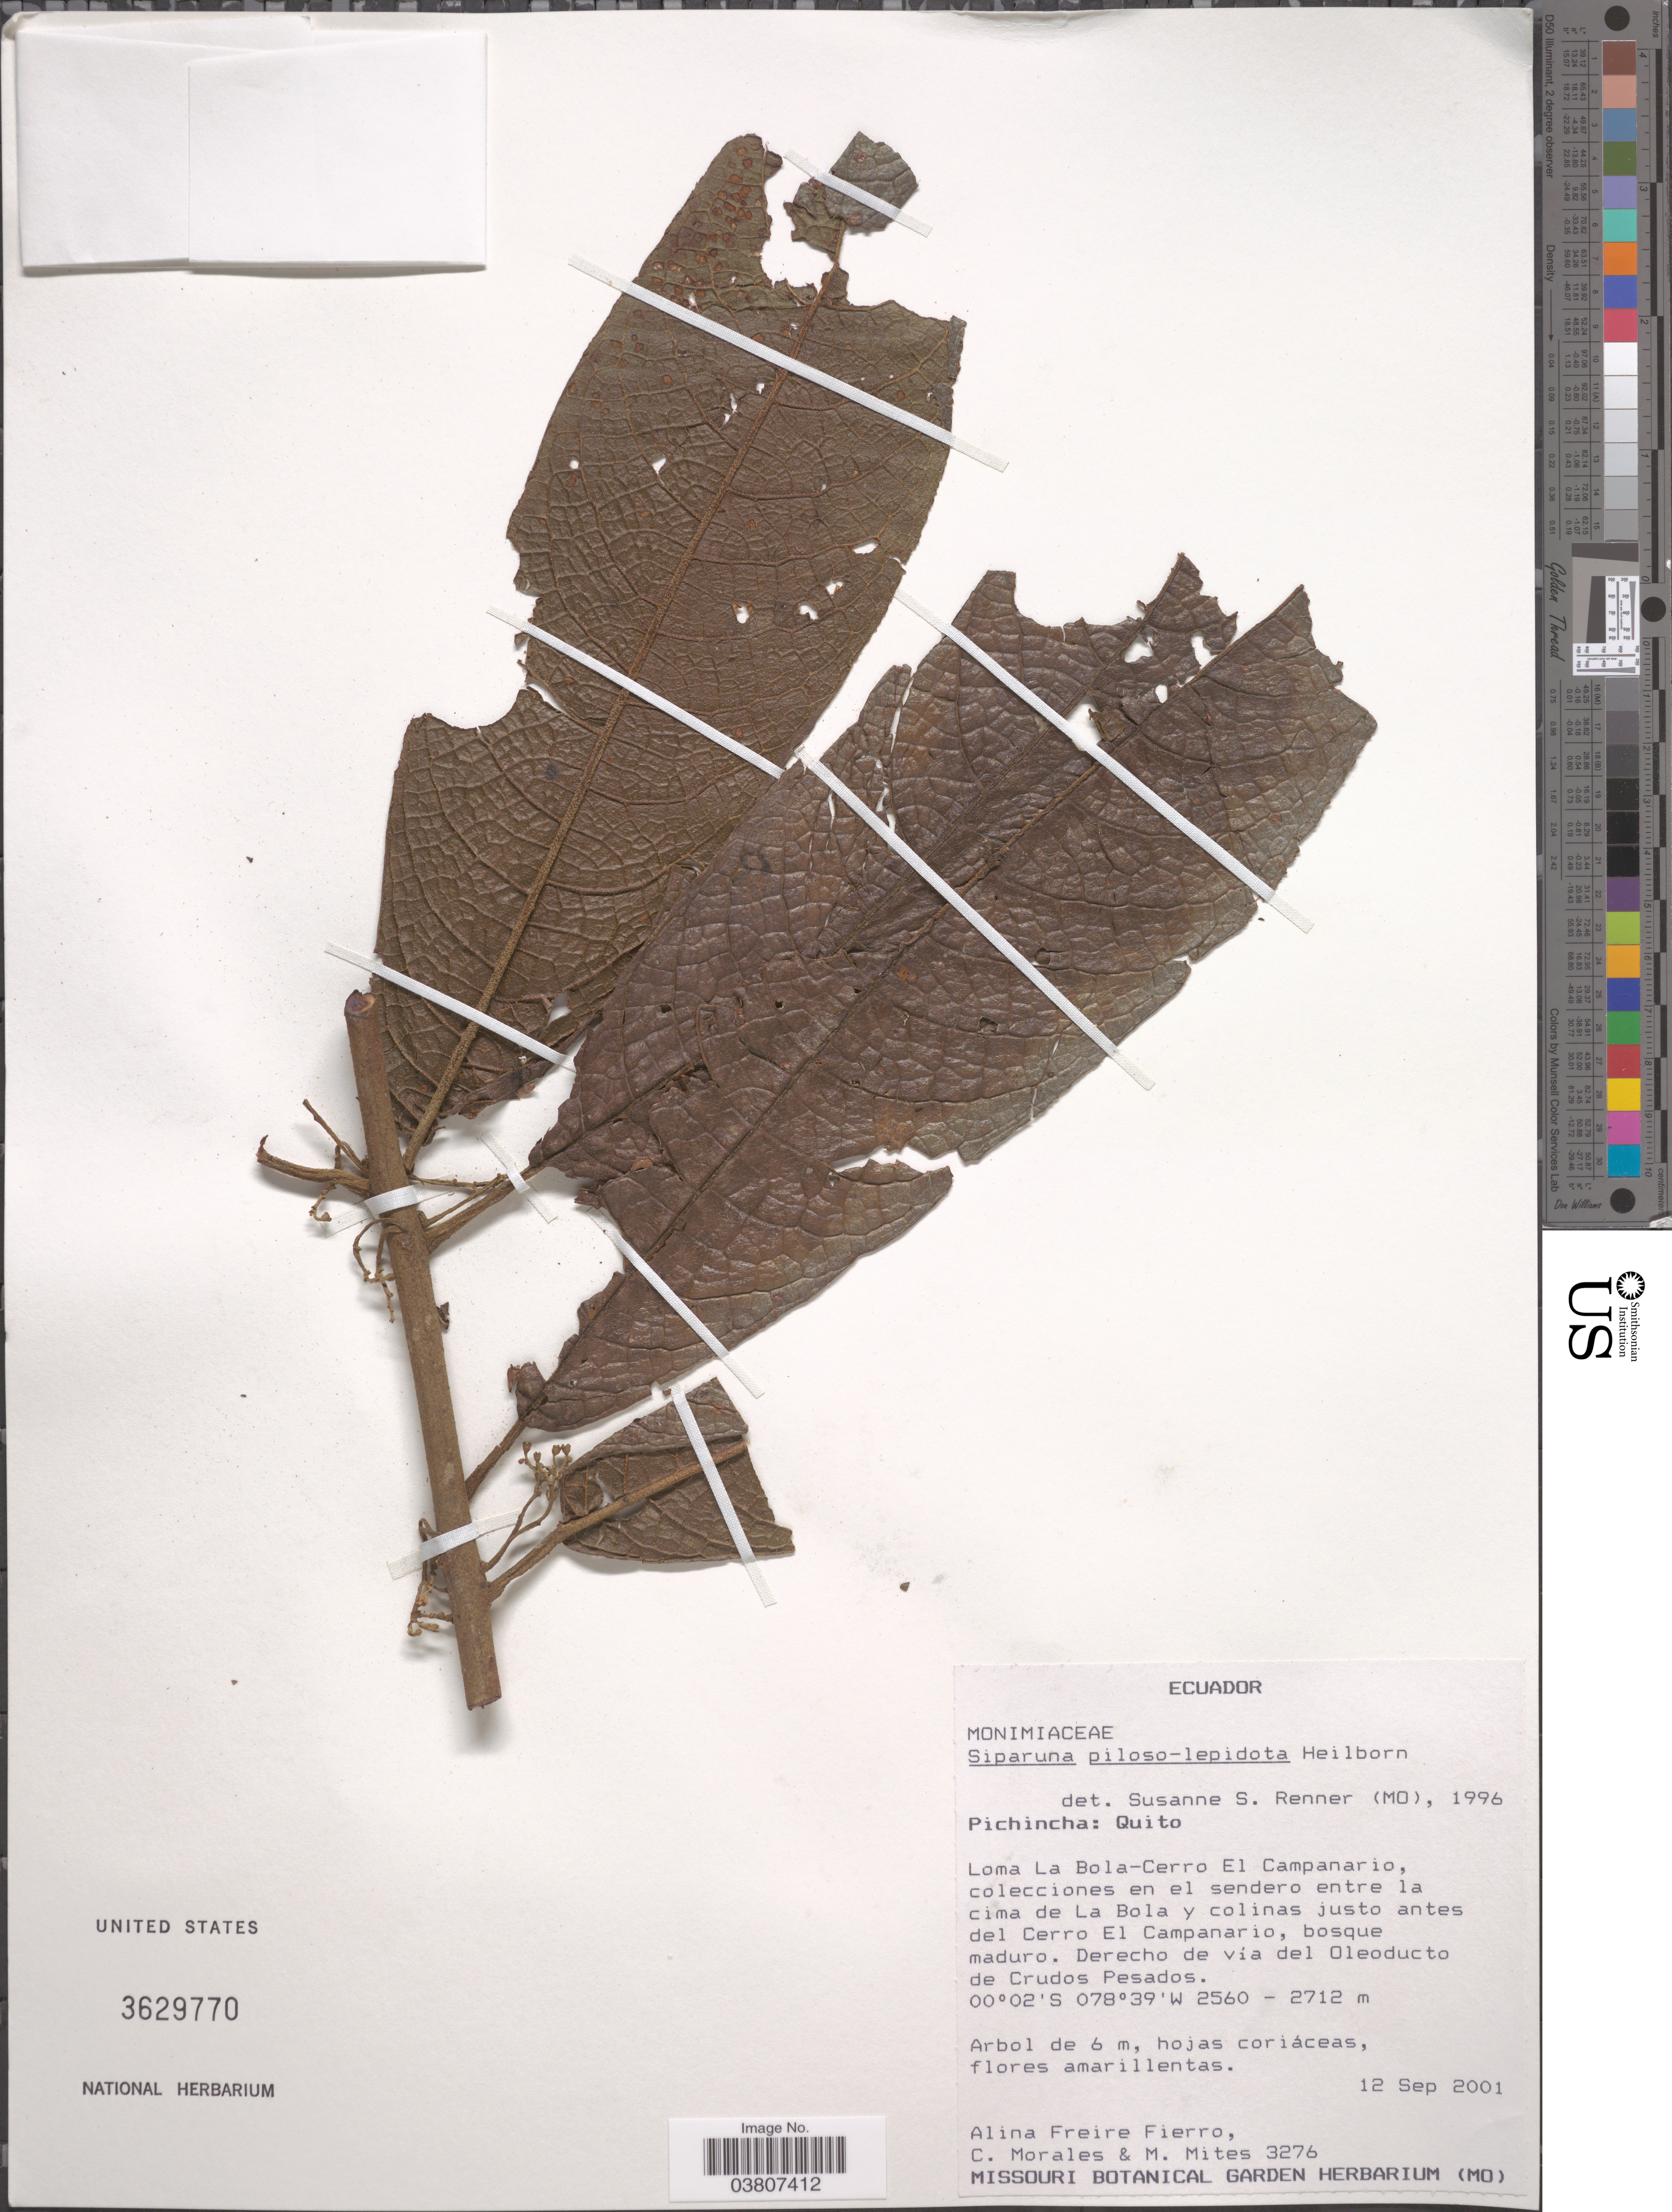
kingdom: Plantae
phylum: Tracheophyta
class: Magnoliopsida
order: Laurales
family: Siparunaceae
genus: Siparuna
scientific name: Siparuna pilasolepidota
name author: Heilborn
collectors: A. Freire-Fierro, C. Morales & M. Mites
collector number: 3276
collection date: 2001-09-12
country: Ecuador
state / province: Pichincha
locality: Quito. Loma La Bola-Cerro El Campanario, colecciones en el sendero entre la cima de La Bola y colinas justo antes del Cerro El Campanario, bosque maduro. Derecho de via del Oleoducto de Crudos Pesados.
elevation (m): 2560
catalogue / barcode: US 3629770